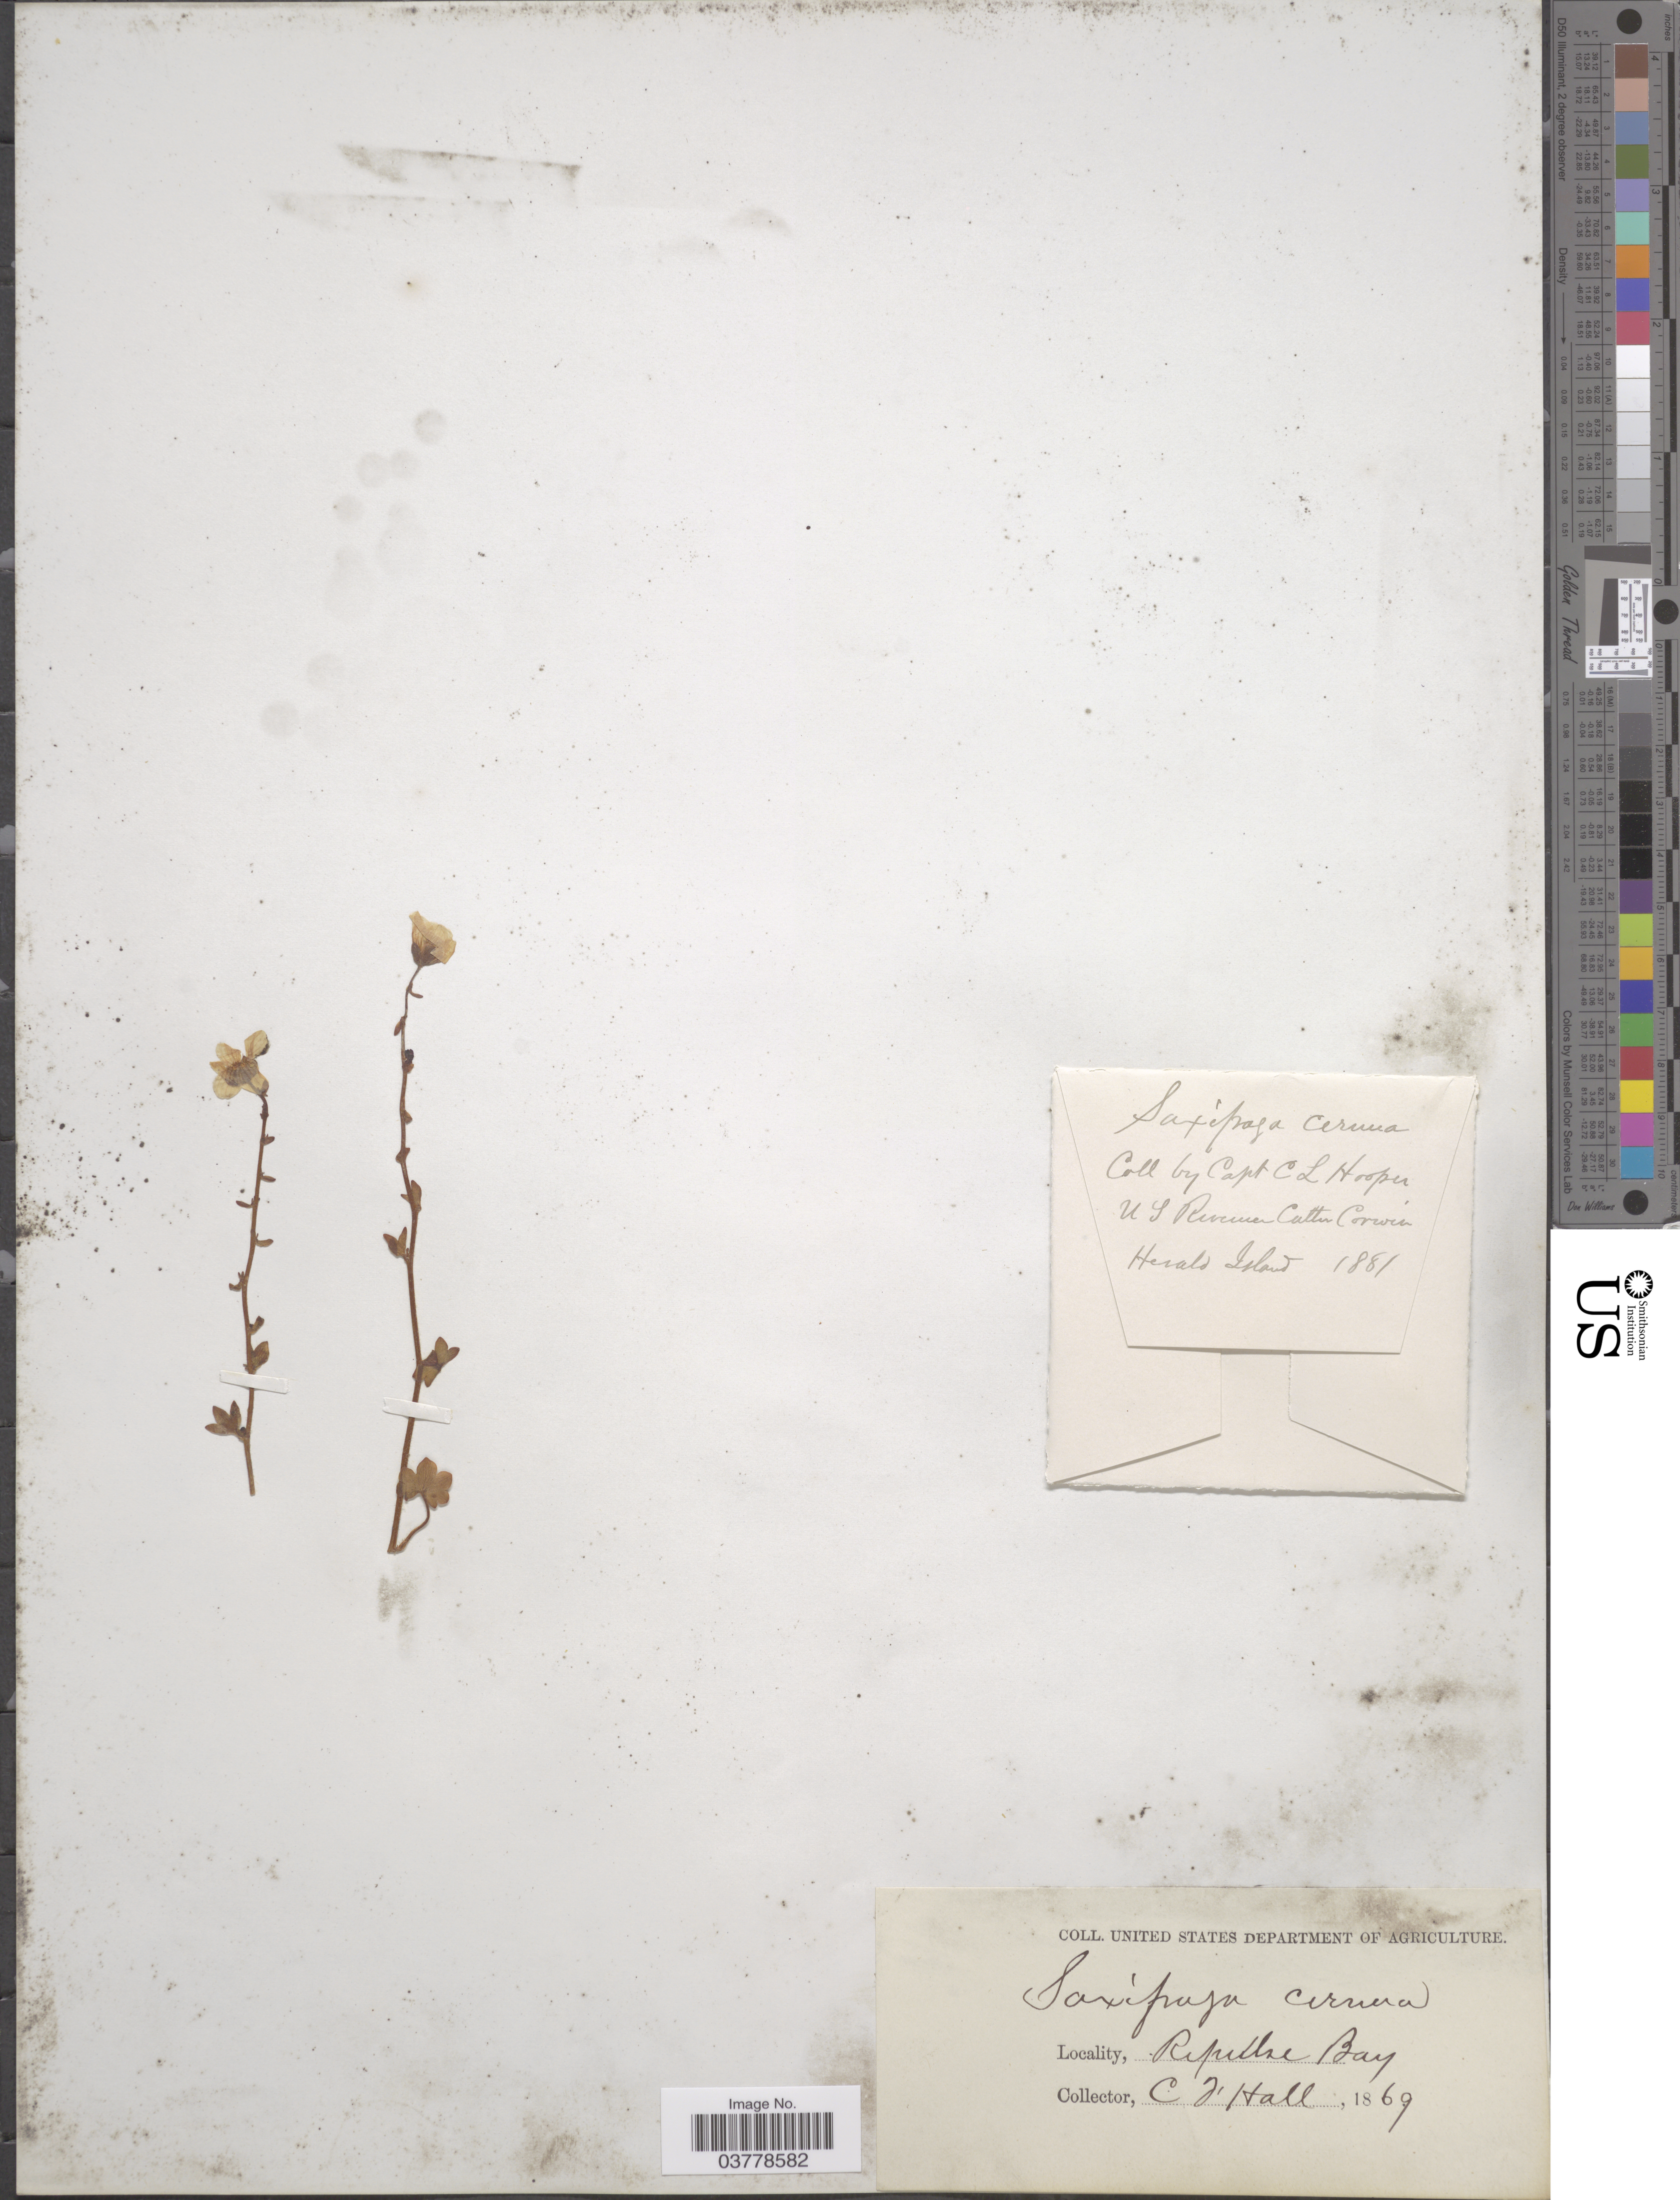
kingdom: Plantae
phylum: Tracheophyta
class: Magnoliopsida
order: Saxifragales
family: Saxifragaceae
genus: Saxifraga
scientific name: Saxifraga cernua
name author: L.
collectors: C. Hall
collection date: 1869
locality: Repulse Bay.